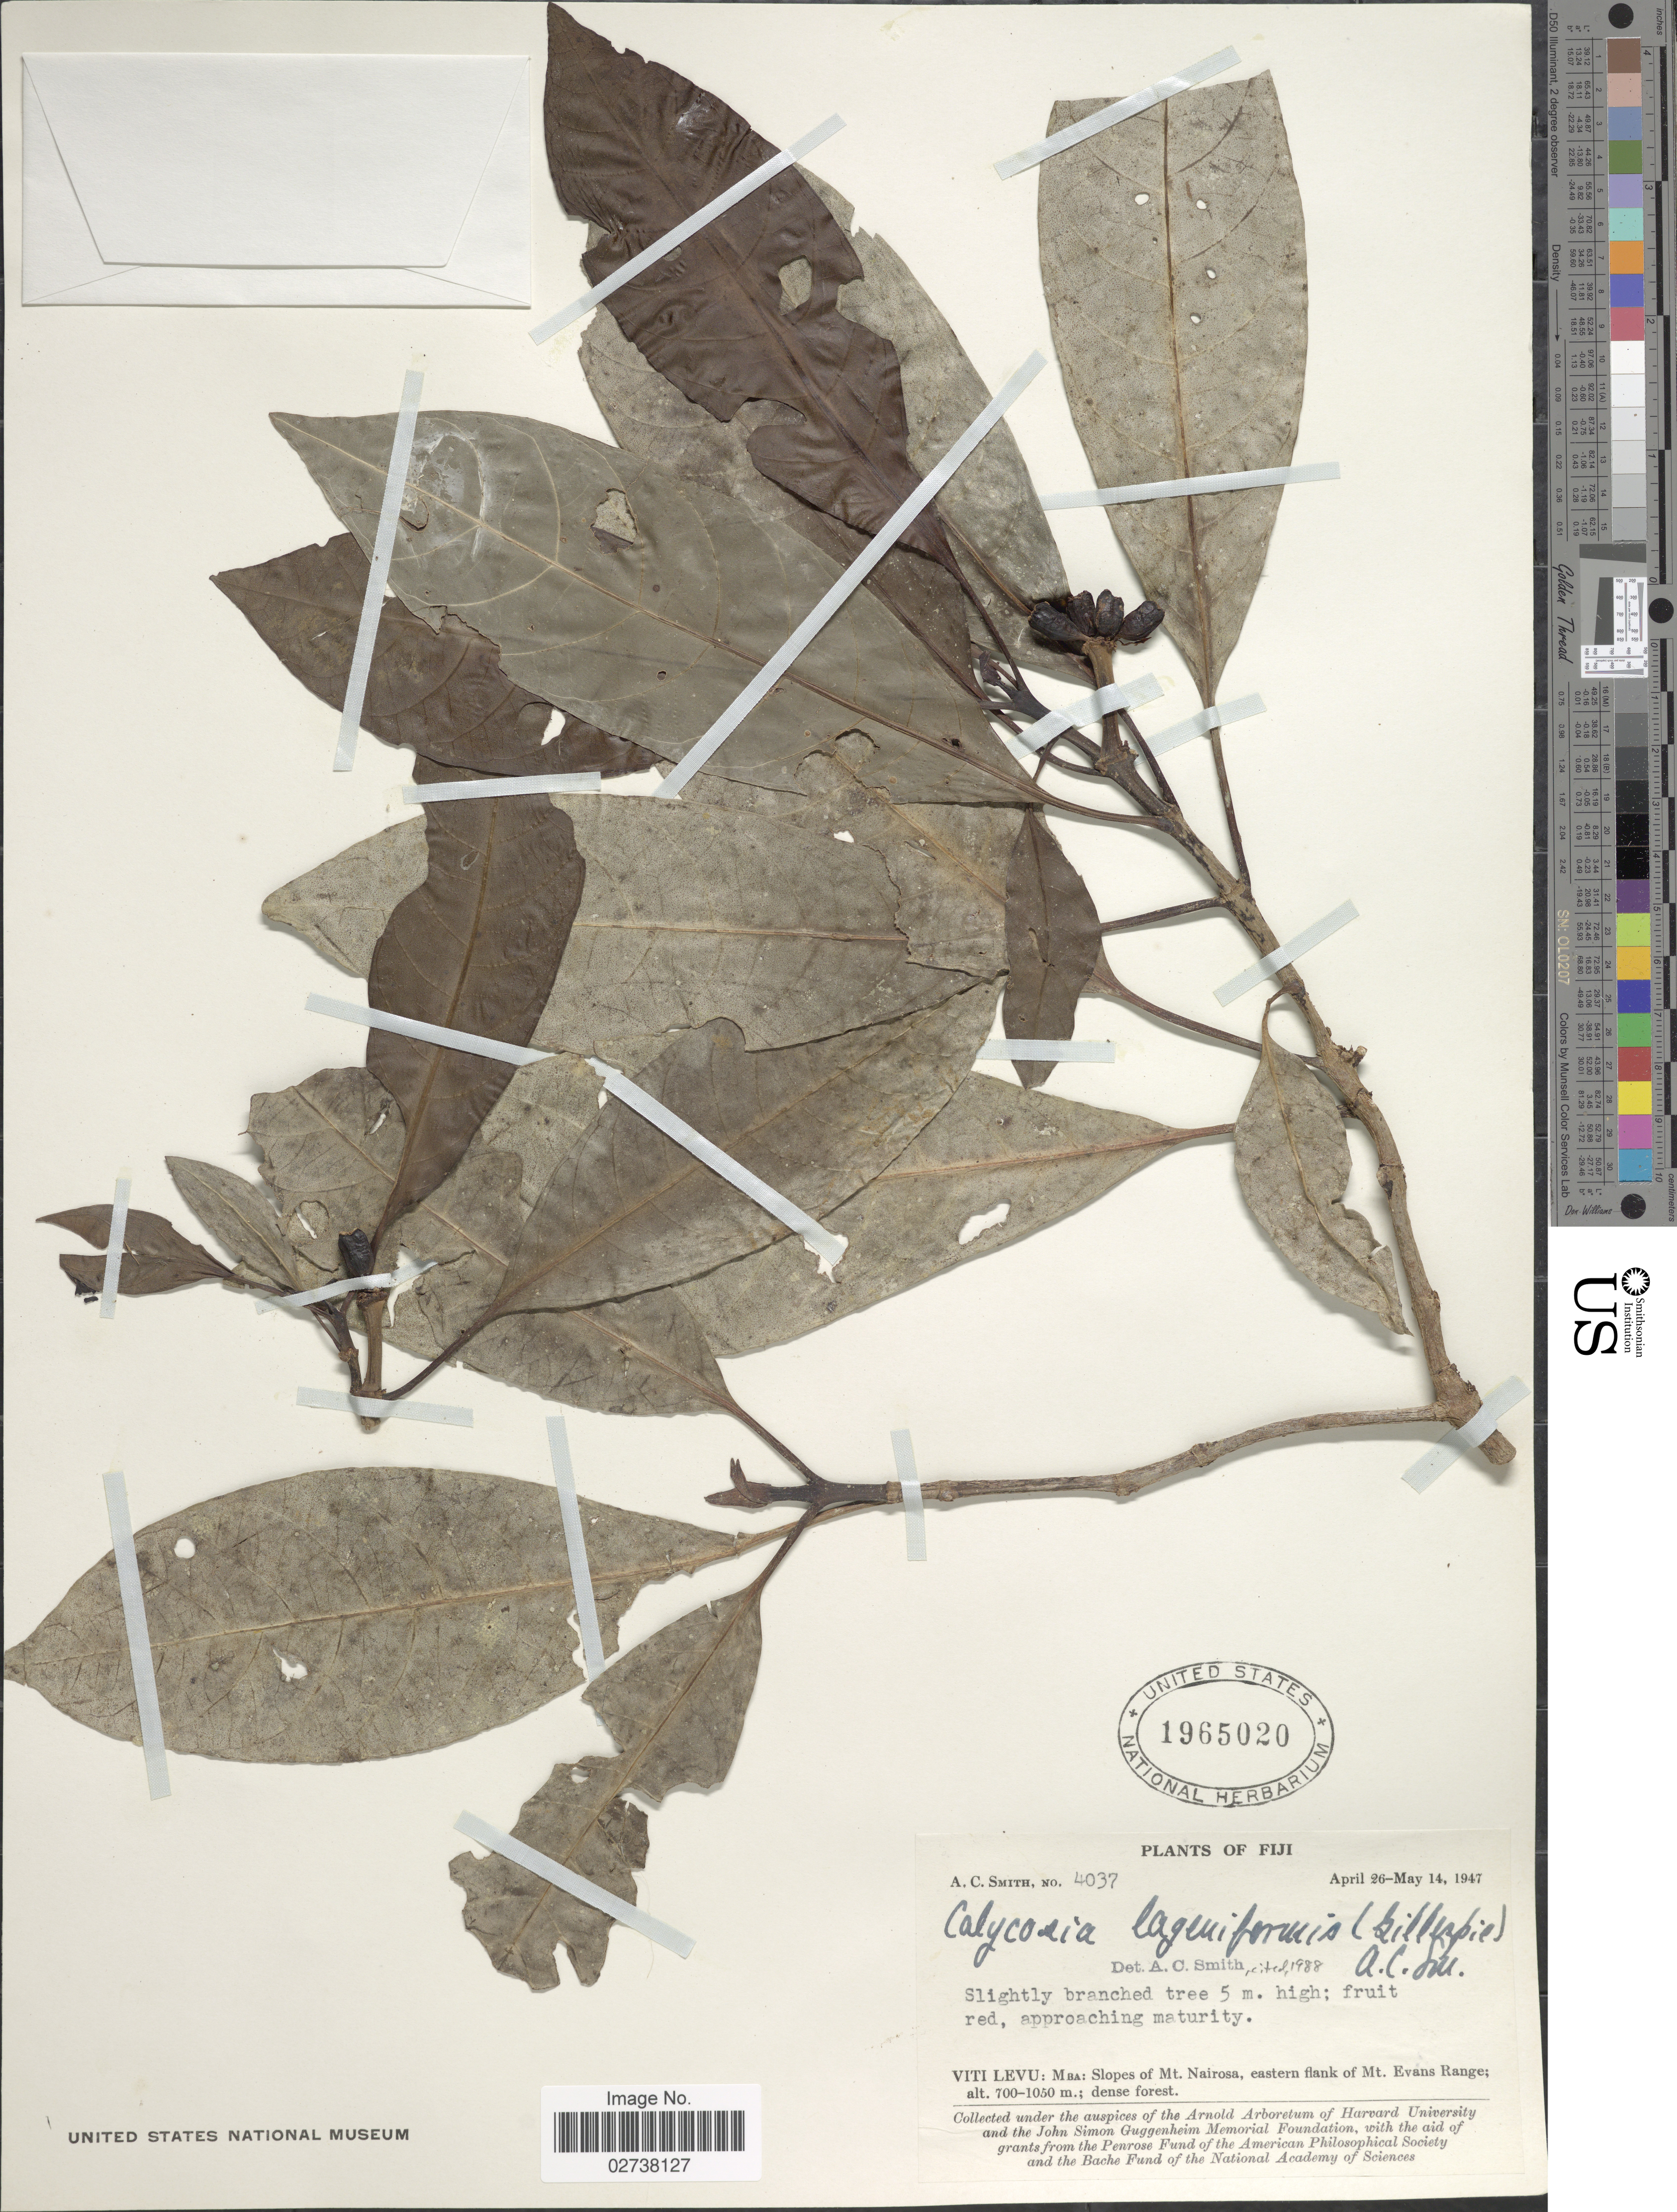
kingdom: Plantae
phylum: Tracheophyta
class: Magnoliopsida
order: Gentianales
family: Rubiaceae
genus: Calycosia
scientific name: Calycosia lageniformis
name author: (Gillespie) A.C. Sm.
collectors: A. C. Smith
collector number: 4037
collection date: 1947-04-26/1947-05-14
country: Fiji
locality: Viti Levu: MBA: Slopes of Mt. Nairosa, eastern falnk of Mt. Evans Range; dense forest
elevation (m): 700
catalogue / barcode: US 1965020